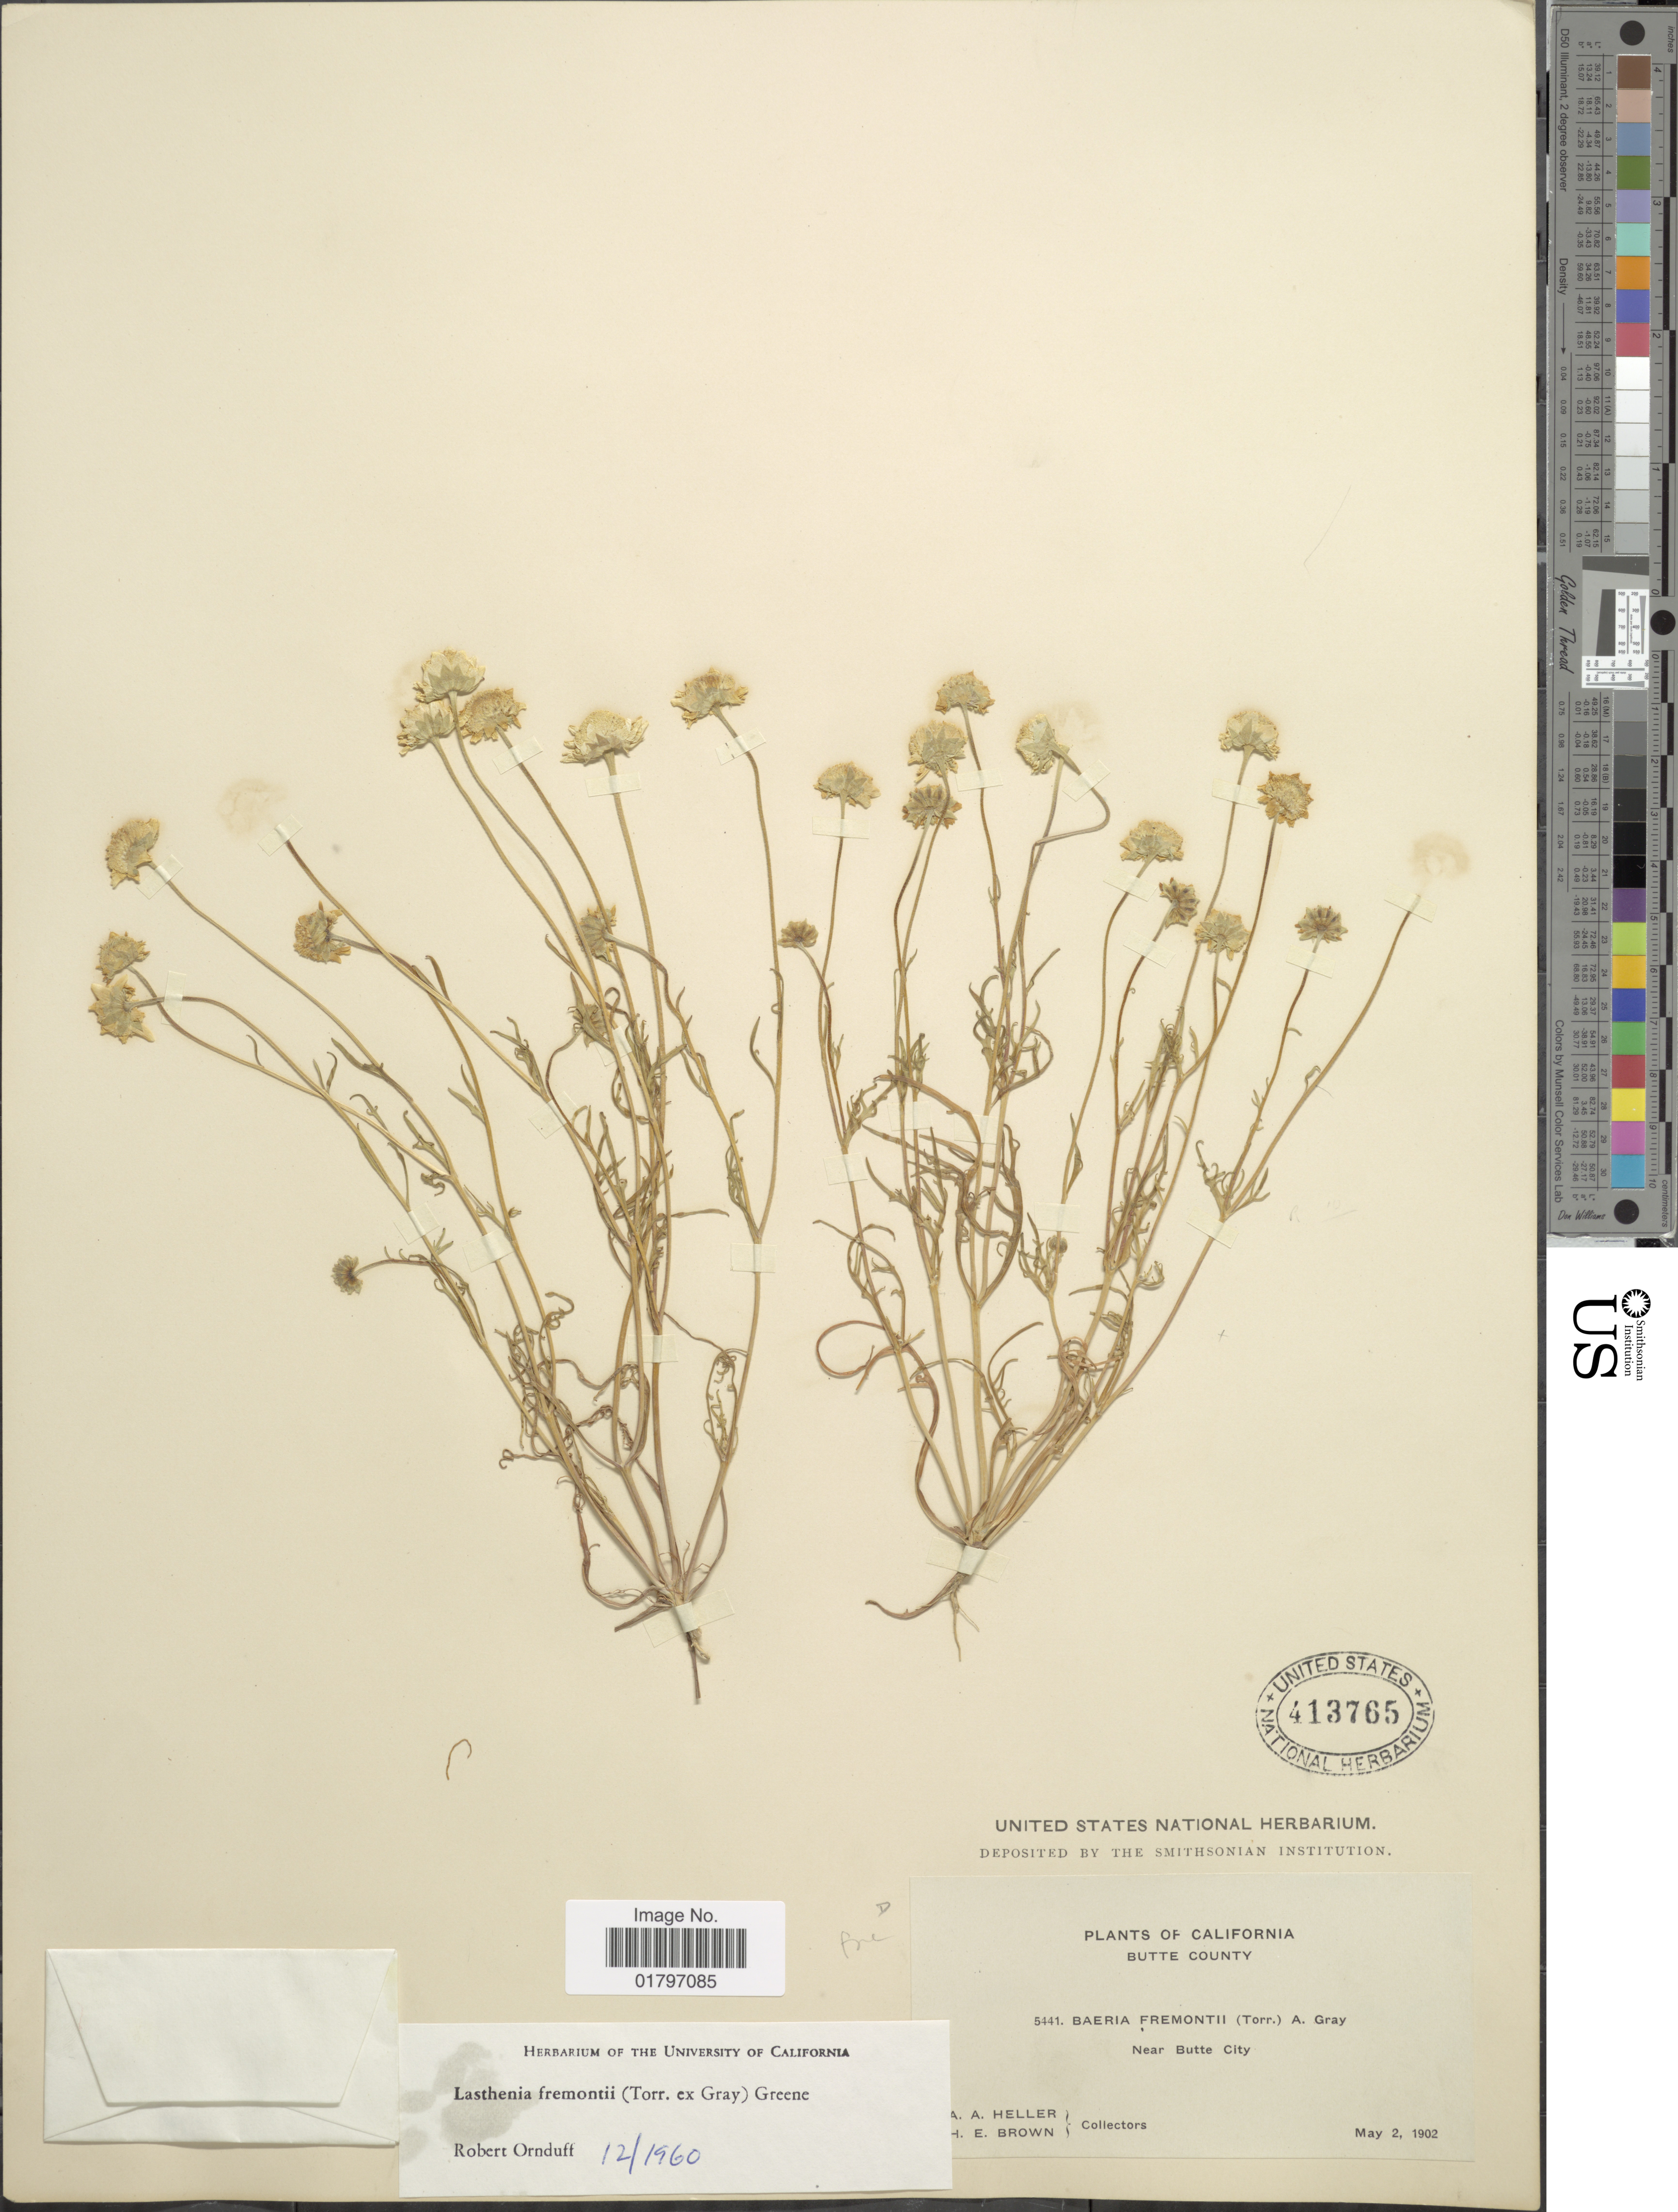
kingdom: Plantae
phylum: Tracheophyta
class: Magnoliopsida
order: Asterales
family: Asteraceae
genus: Lasthenia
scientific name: Lasthenia fremontii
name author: (Torr. ex A. Gray) Greene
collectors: A. A. Heller & H. E. Brown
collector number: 5441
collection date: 1902-05-02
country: United States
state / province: California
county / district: Butte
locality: Butte County. Near Butte City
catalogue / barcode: US 413765